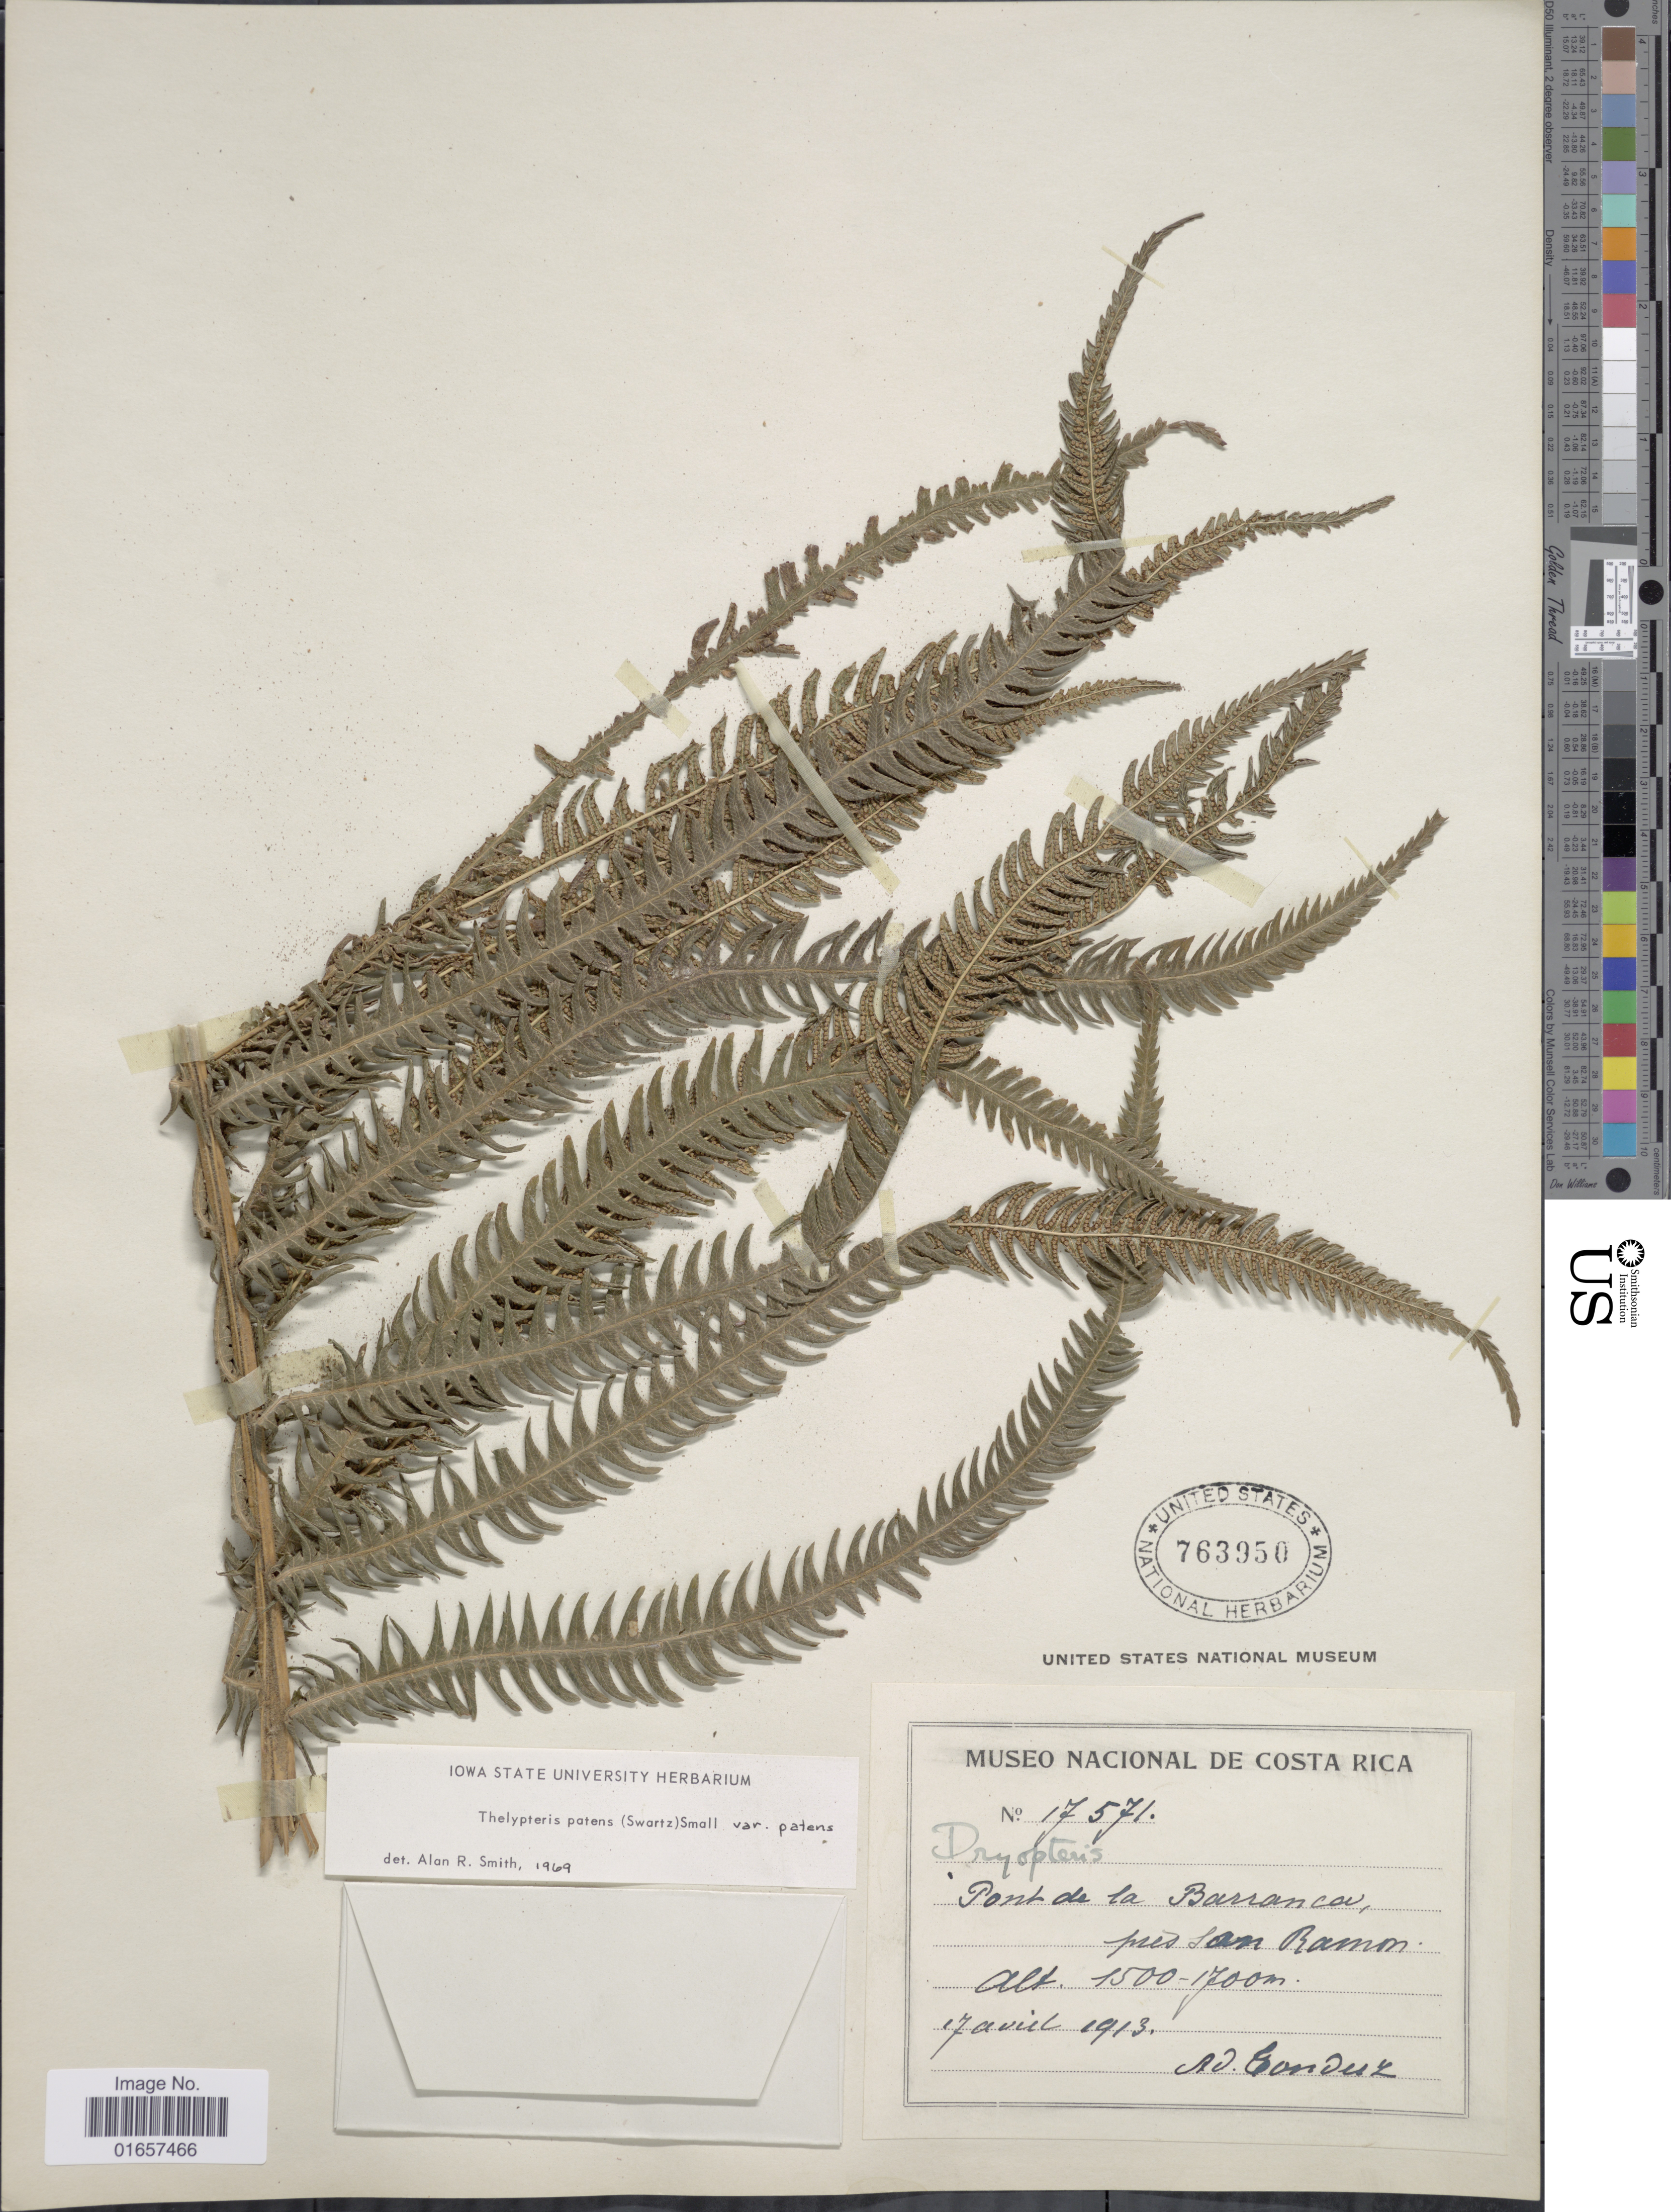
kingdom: Plantae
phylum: Tracheophyta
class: Polypodiopsida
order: Polypodiales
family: Thelypteridaceae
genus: Christella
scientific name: Christella patens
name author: (Sw.) Holttum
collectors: A. Tonduz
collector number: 17571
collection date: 1913-04-17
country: Costa Rica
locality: Costa Rica, Pont de la Barranca, prés San Ramon.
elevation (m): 1500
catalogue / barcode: US 763950